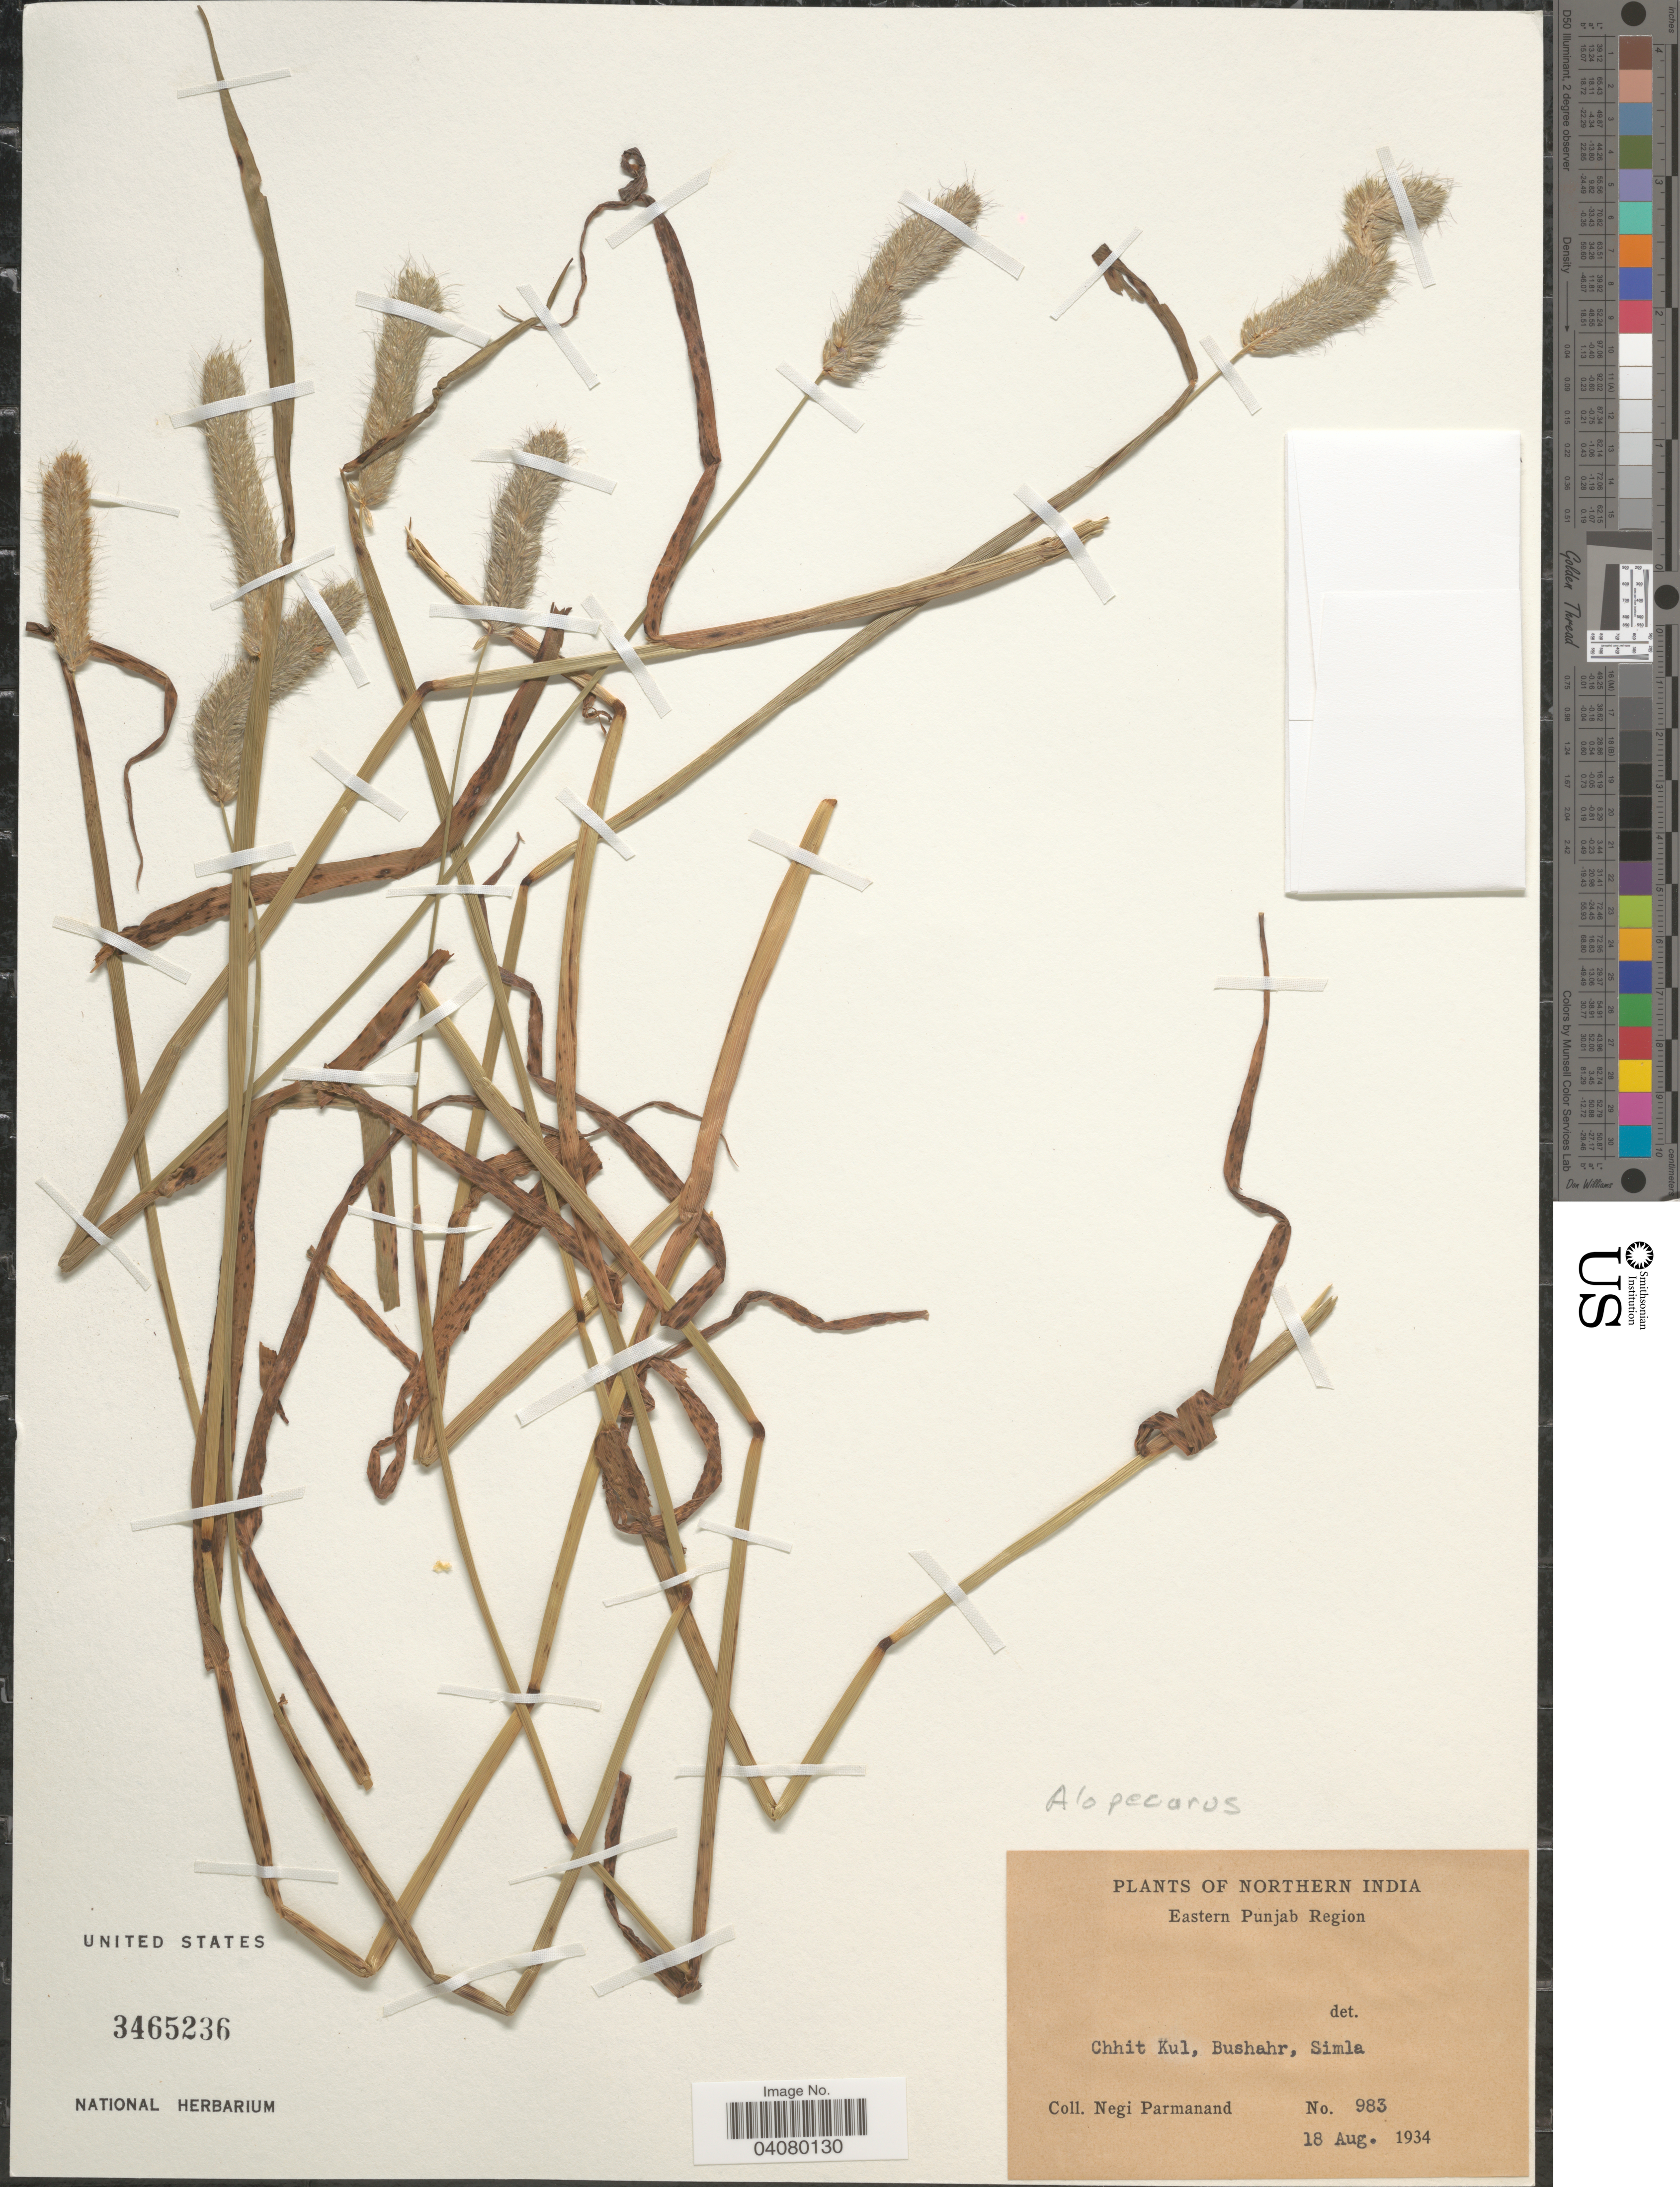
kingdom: Plantae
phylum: Tracheophyta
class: Liliopsida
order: Poales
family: Poaceae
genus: Alopecurus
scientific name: Alopecurus sp.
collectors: N. Parmanand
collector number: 983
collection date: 1934-08-18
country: India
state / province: Himachal Pradesh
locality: Northern India. Eastern Punjab Region. Chhit Kul, Bushahr, Simla.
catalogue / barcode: US 3465236